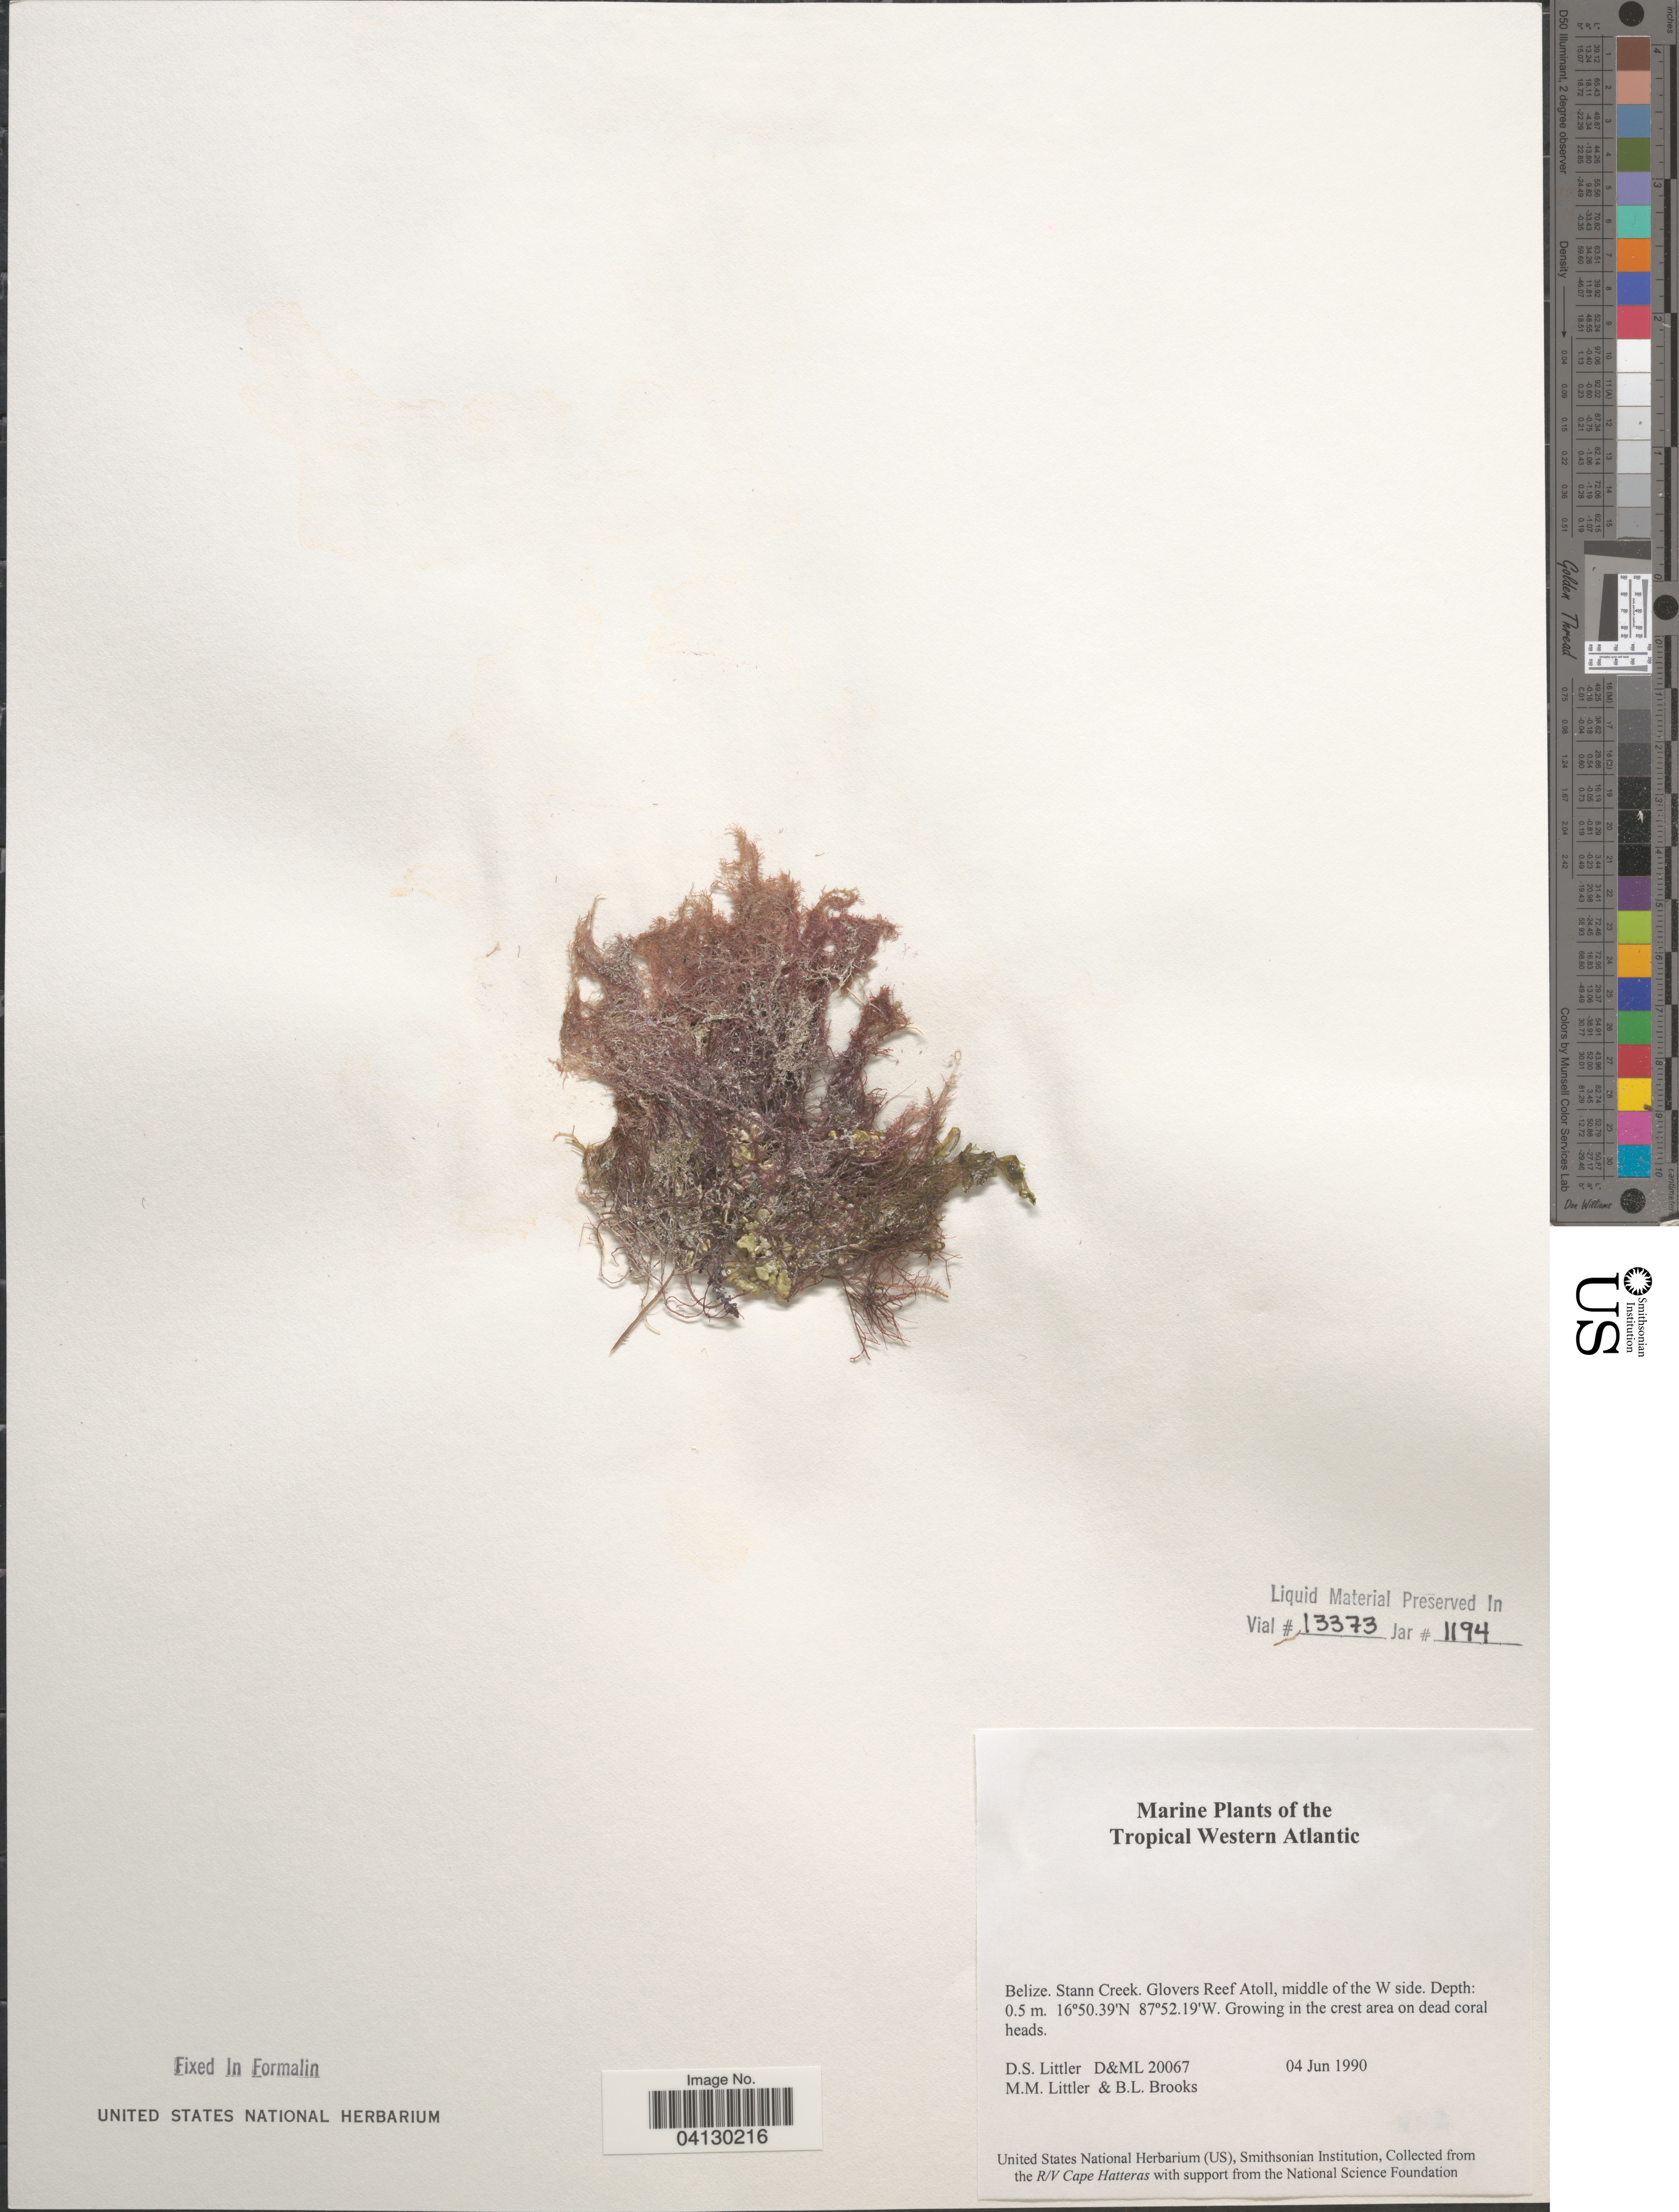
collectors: D. S. Littler & B. Brooks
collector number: D&ML20067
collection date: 1990-06-04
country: Belize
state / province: Stann Creek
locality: Tropical Western Atlantic. Glovers Reef Atoll, middle of the W side.